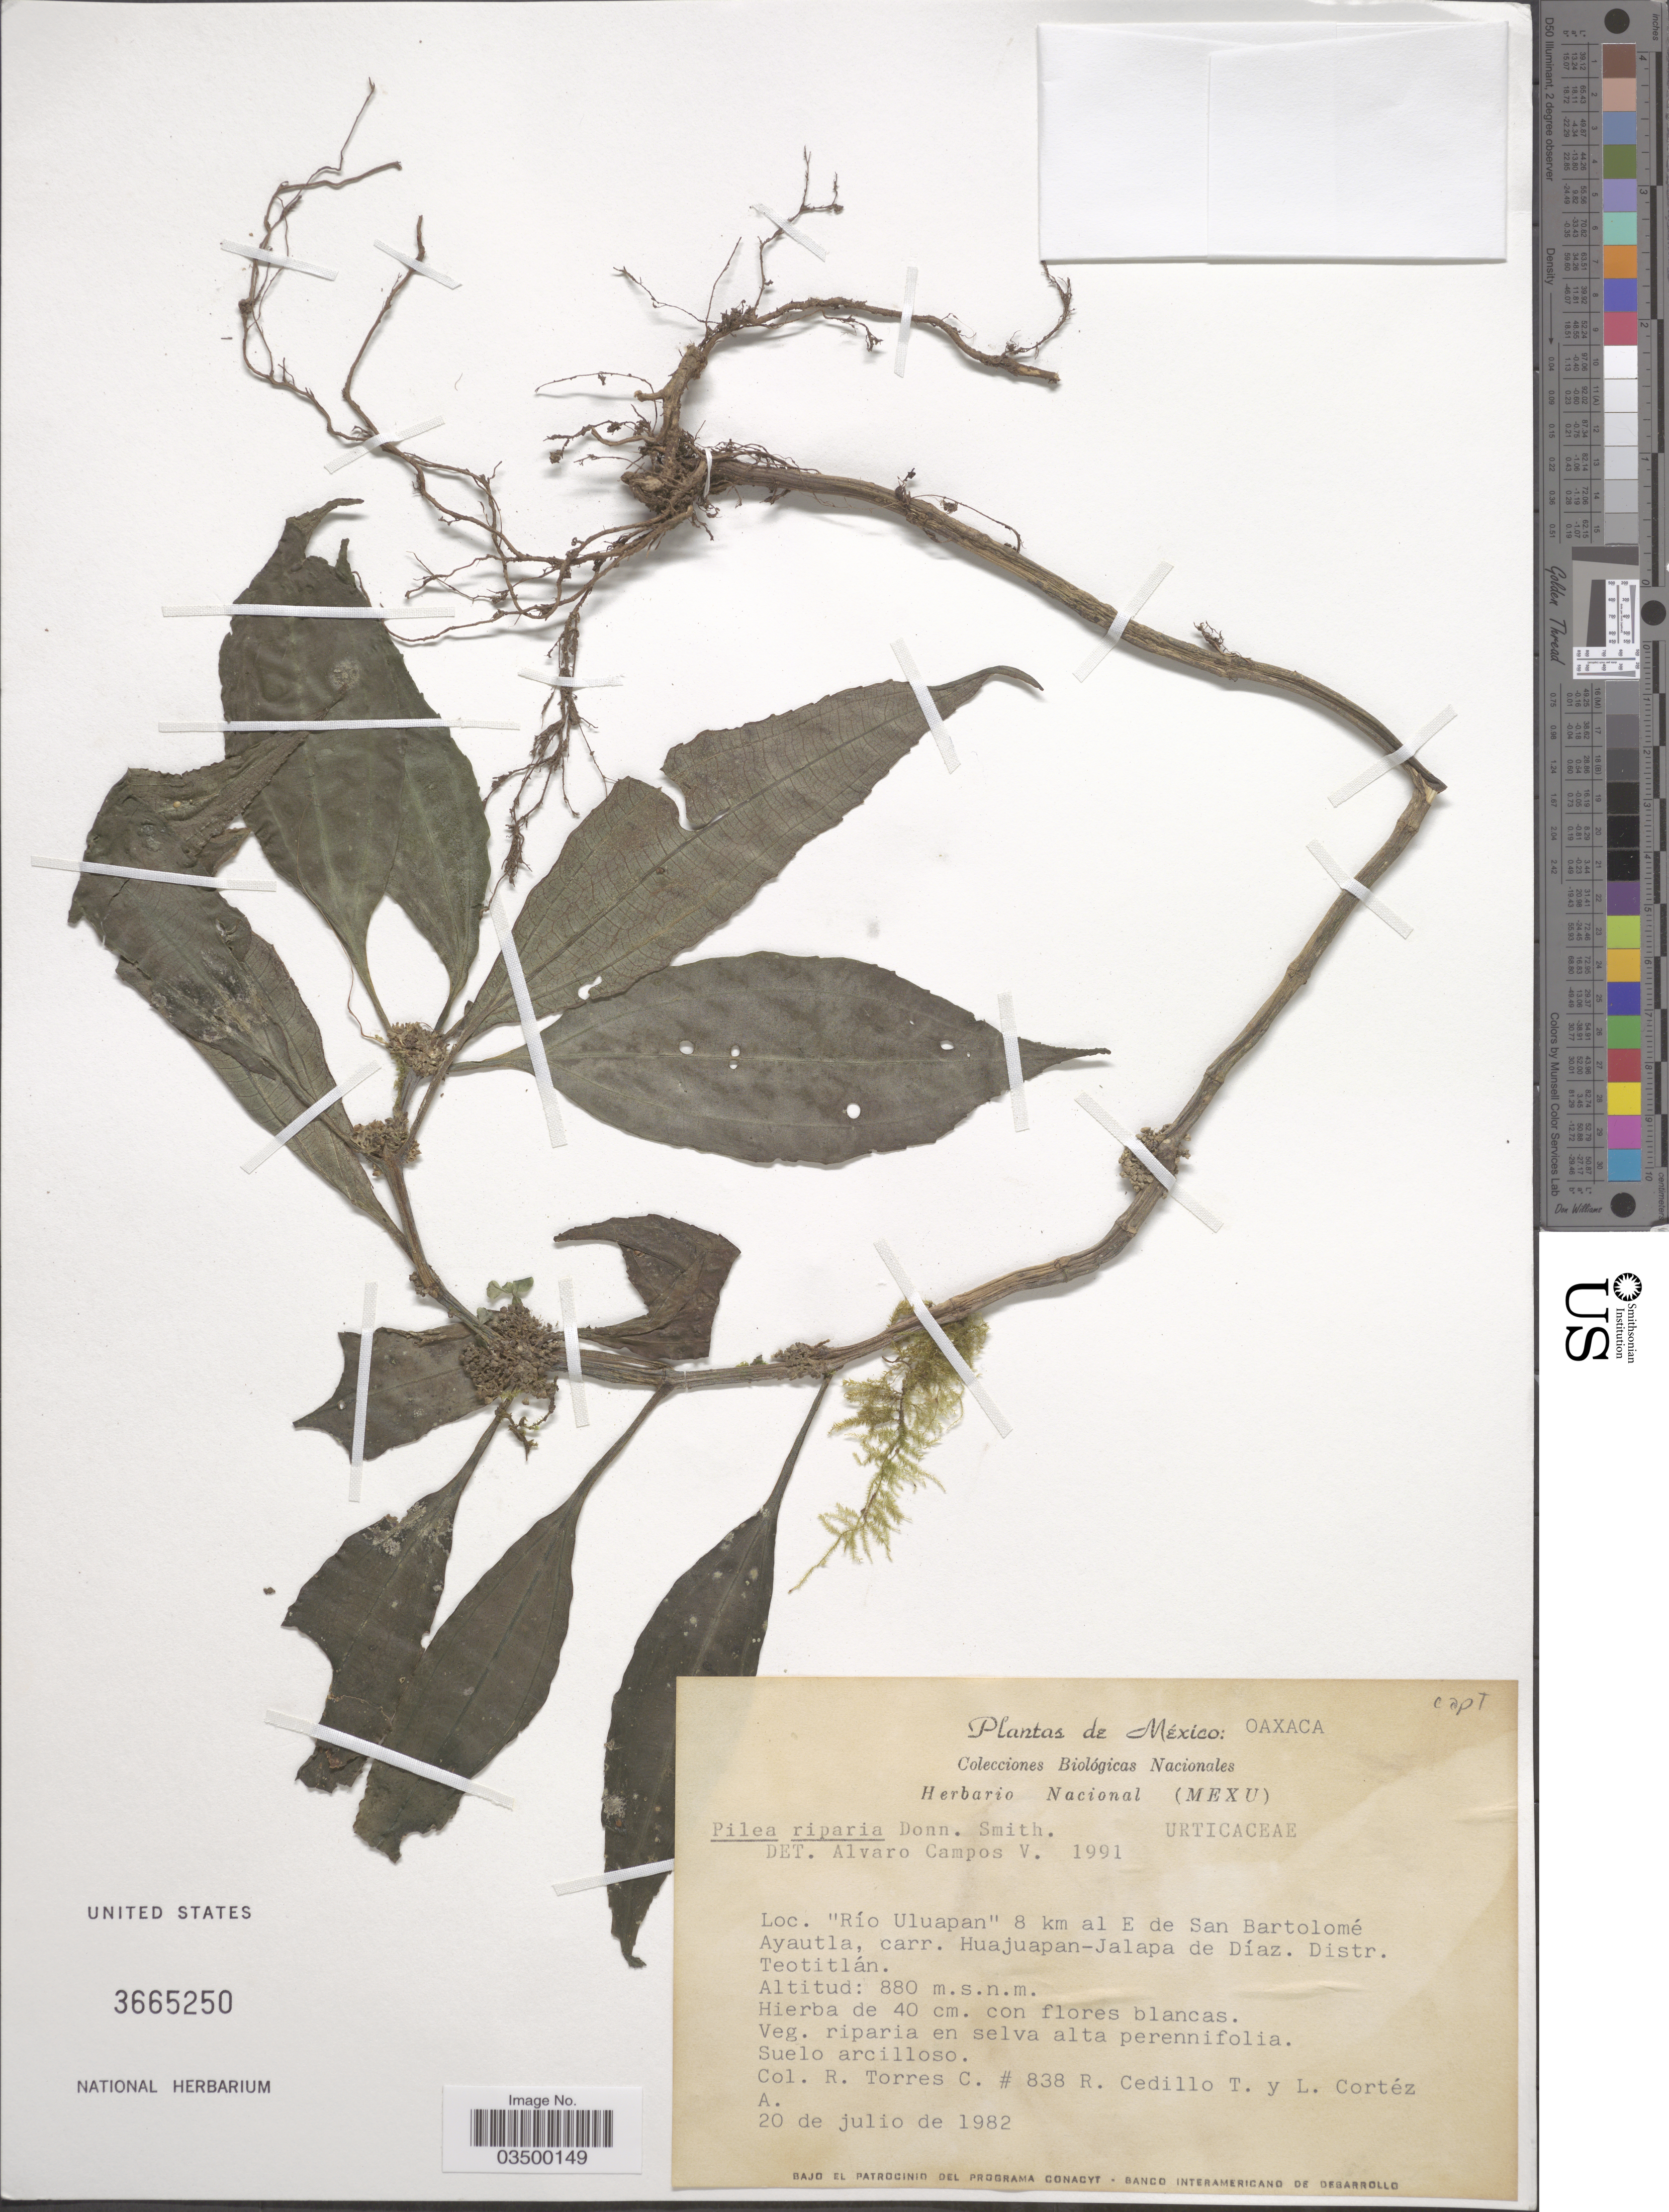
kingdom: Plantae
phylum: Tracheophyta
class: Magnoliopsida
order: Rosales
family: Urticaceae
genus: Pilea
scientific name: Pilea riparia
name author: Donn. Sm.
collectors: R. Torres C., R. CedilloT. & L. Cortez A.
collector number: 838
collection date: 1982-07-20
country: Mexico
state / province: Oaxaca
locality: Río Uluapan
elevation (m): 880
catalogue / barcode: US 3665250